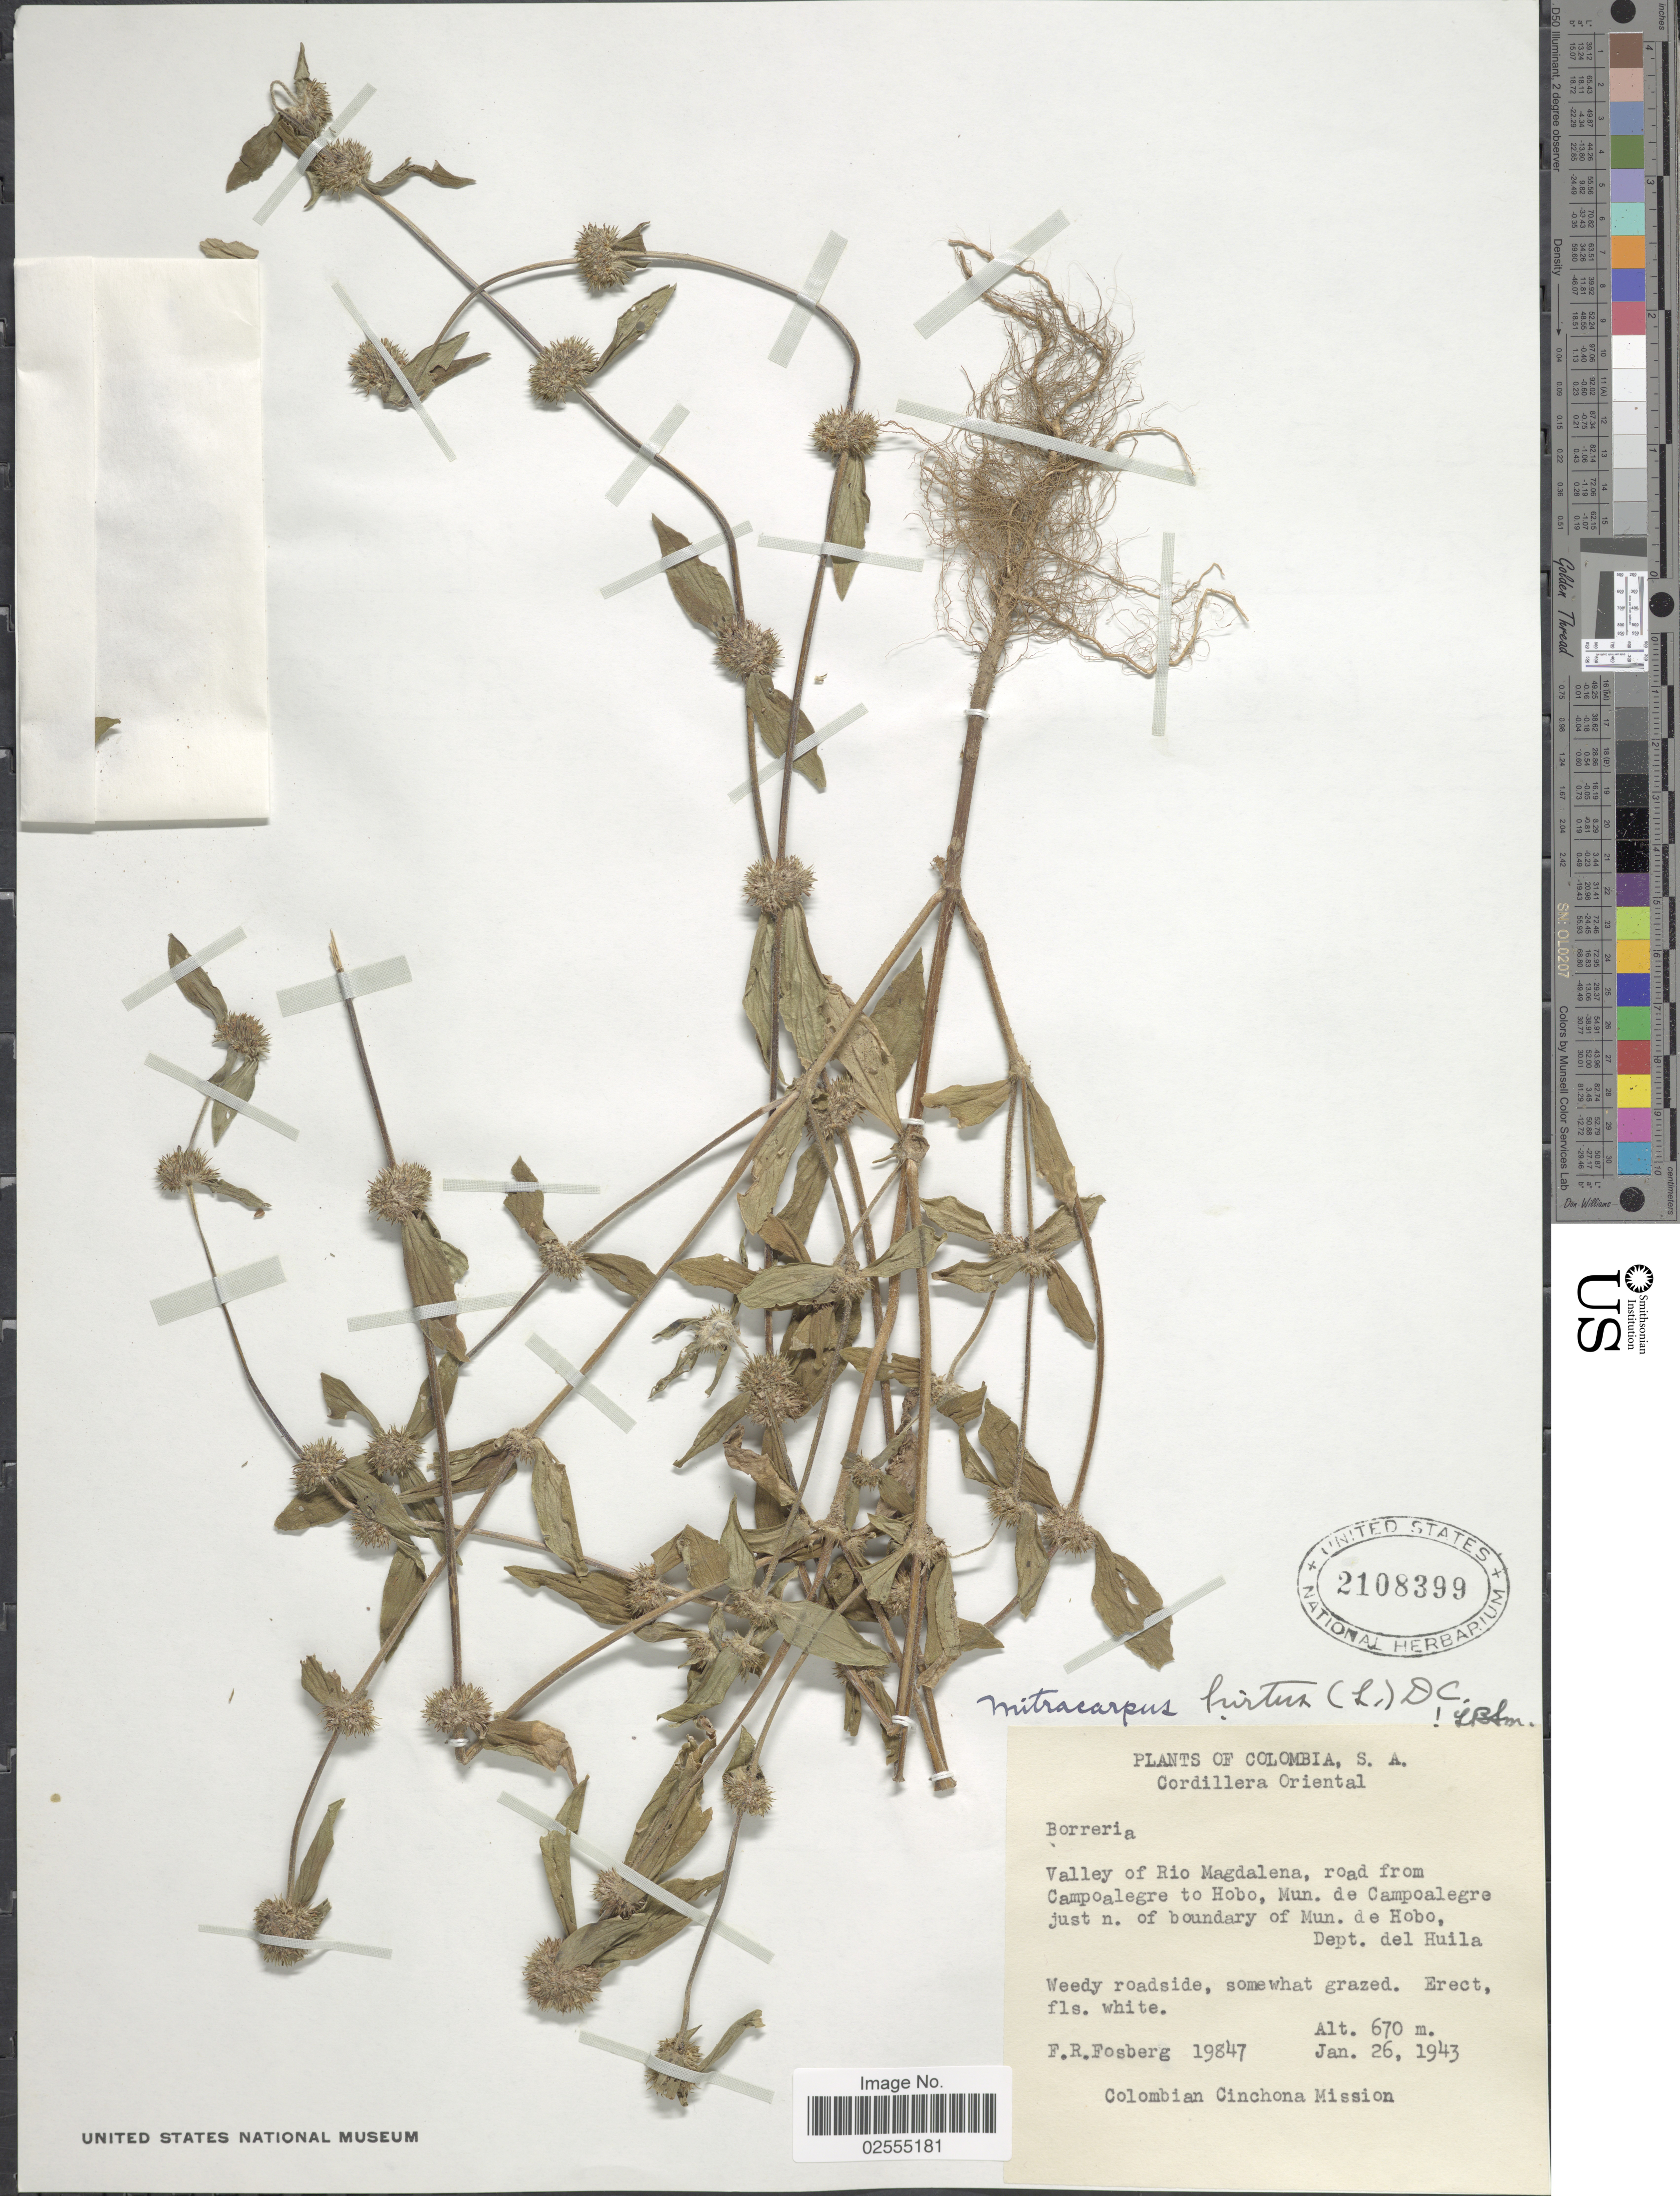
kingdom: Plantae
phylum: Tracheophyta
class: Magnoliopsida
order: Gentianales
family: Rubiaceae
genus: Mitracarpus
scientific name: Mitracarpus hirtus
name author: (L.) DC.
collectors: F. R. Fosberg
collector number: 19847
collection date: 1943-01-26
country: Colombia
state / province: Huila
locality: Cordillera Oriental, Valley of Rio Magdalena, road from Campoalegre to Hobo, Mun. de Campoalegre just n. of boundary of Mun. de Hobo, Dept. del Huila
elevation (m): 670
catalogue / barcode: US 2108399